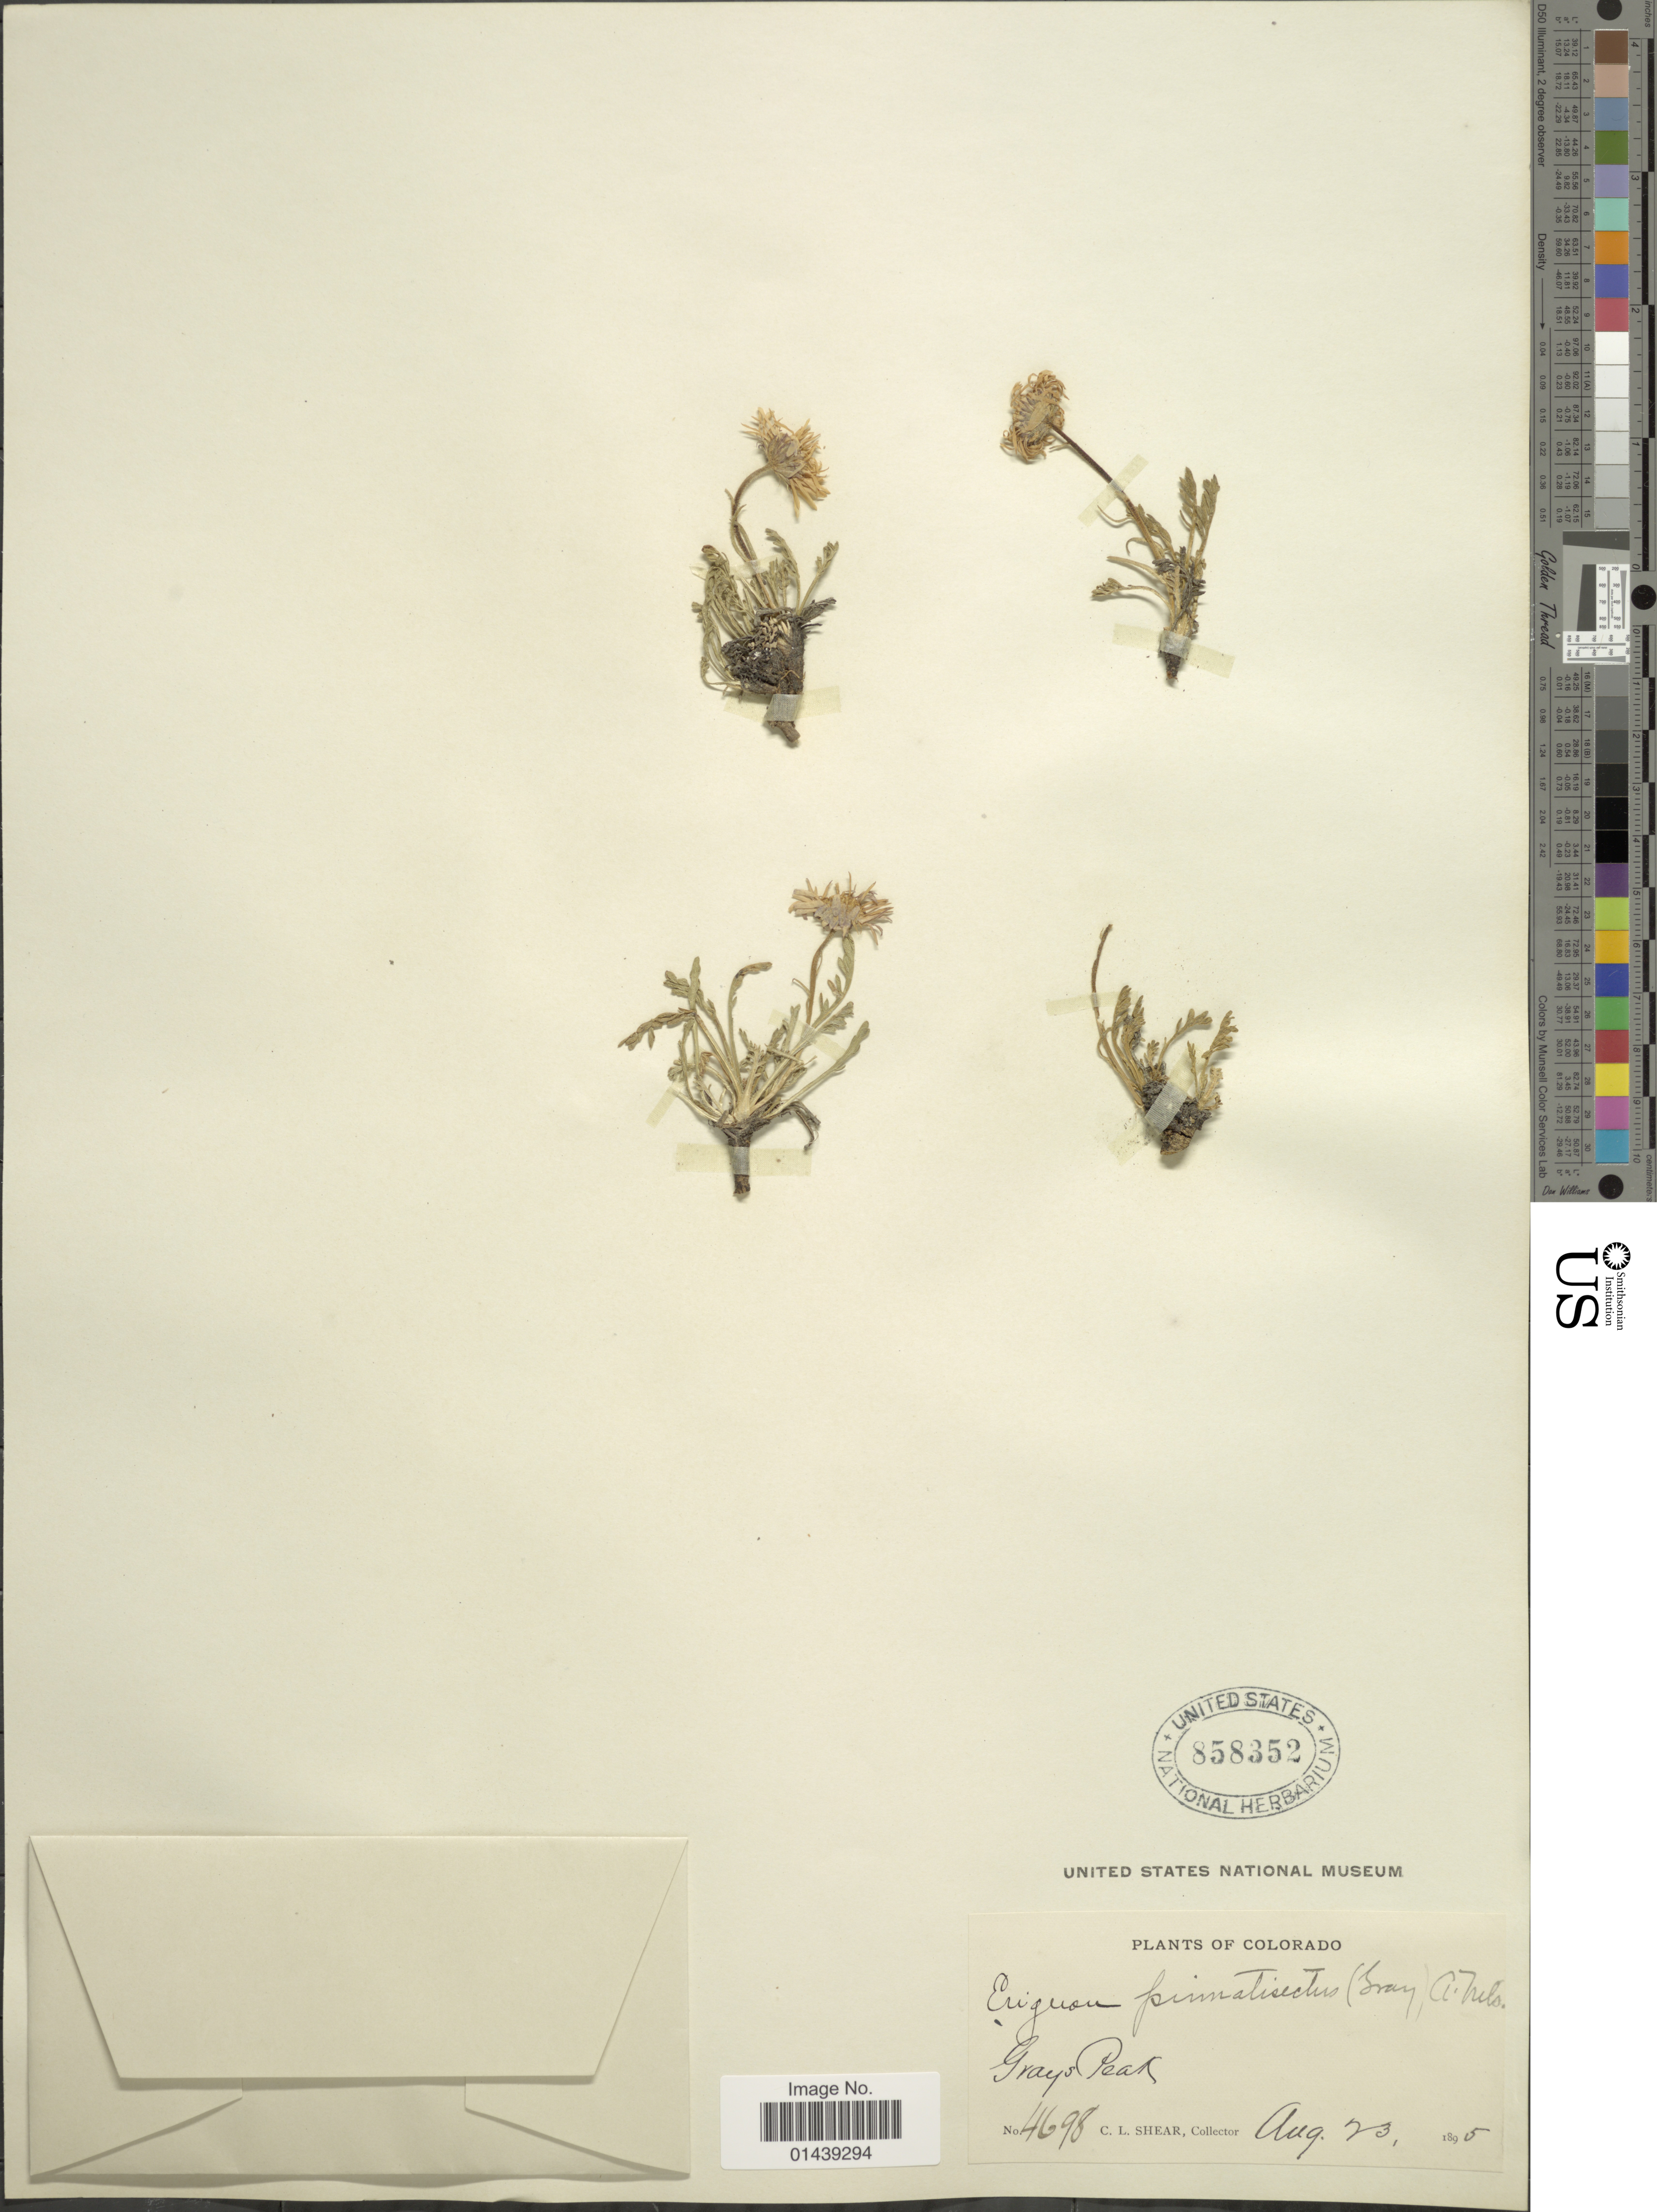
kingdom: Plantae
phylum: Tracheophyta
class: Magnoliopsida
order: Asterales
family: Asteraceae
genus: Erigeron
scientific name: Erigeron pinnatisectus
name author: (A. Gray) A. Nelson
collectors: C. L. Shear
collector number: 4698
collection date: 1895-08-23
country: United States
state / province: Colorado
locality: Grays Peak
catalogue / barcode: US 858352